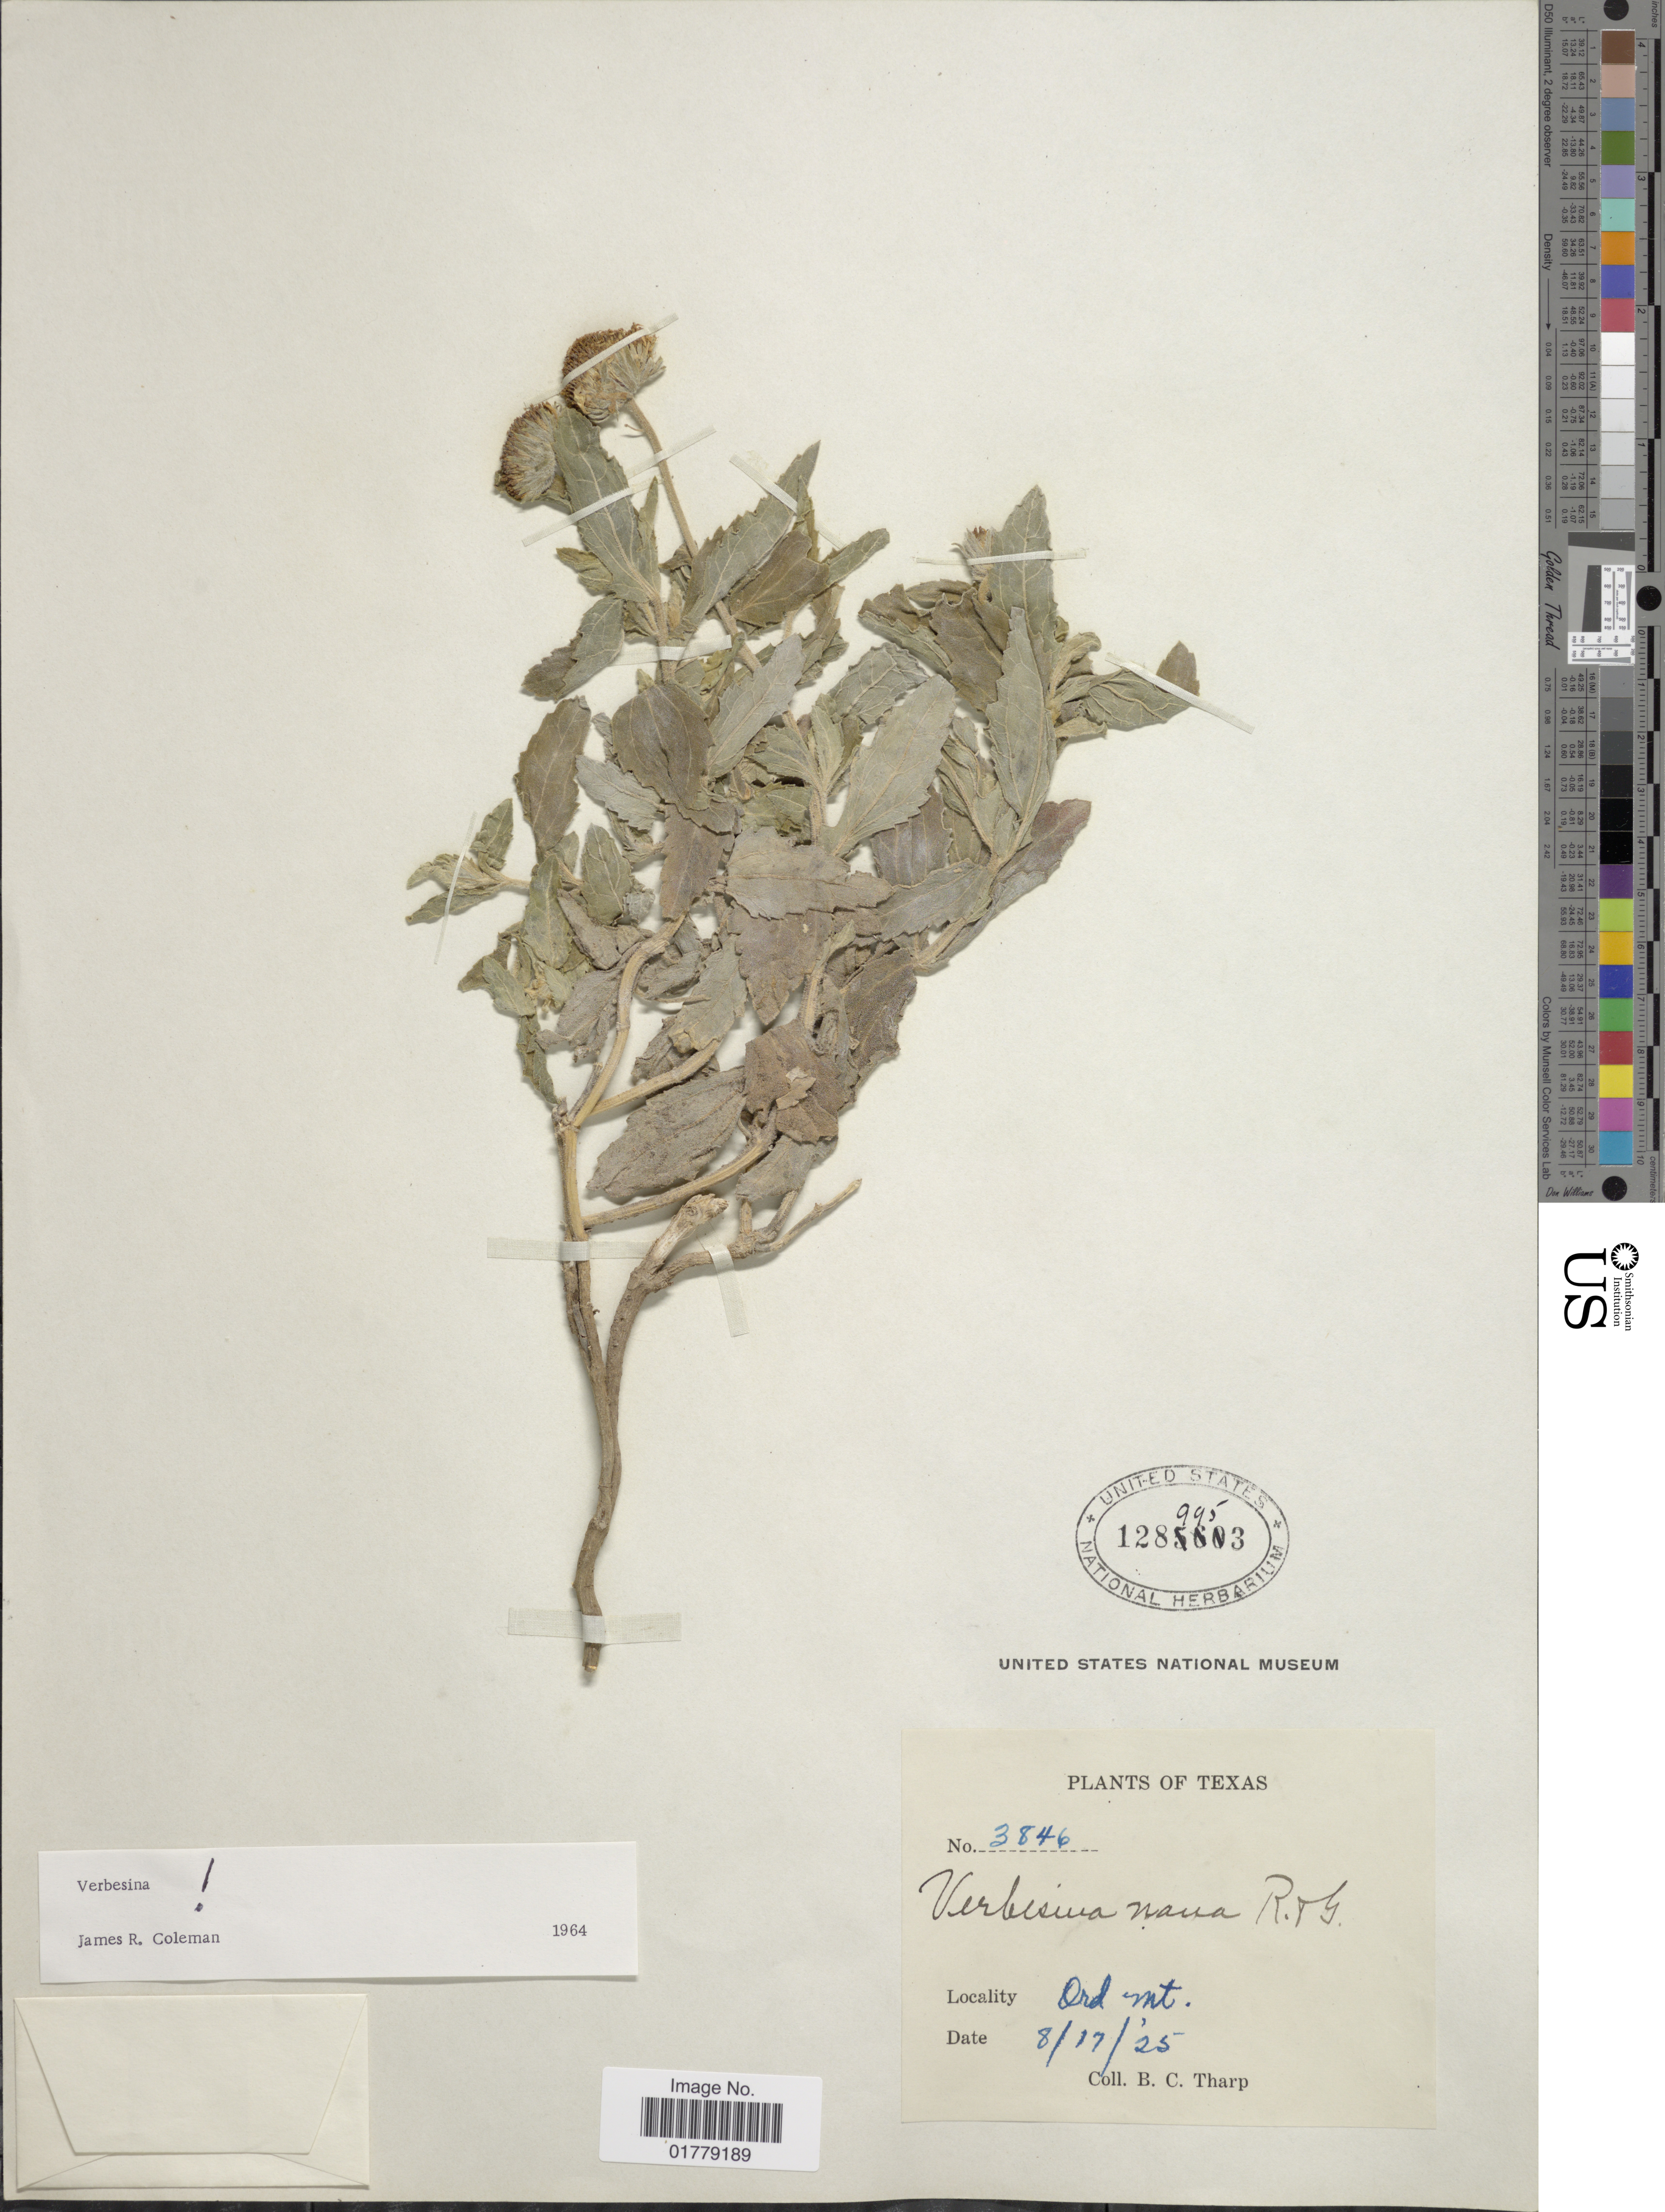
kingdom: Plantae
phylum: Tracheophyta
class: Magnoliopsida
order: Asterales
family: Asteraceae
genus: Verbesina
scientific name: Verbesina nana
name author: (A. Gray) B.L. Rob. & Greenm.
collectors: B. C. Tharp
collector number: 3846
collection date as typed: Transcribed d/m/y: 17/8/25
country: United States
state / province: Texas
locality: Ord Mt.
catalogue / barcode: US 1289953